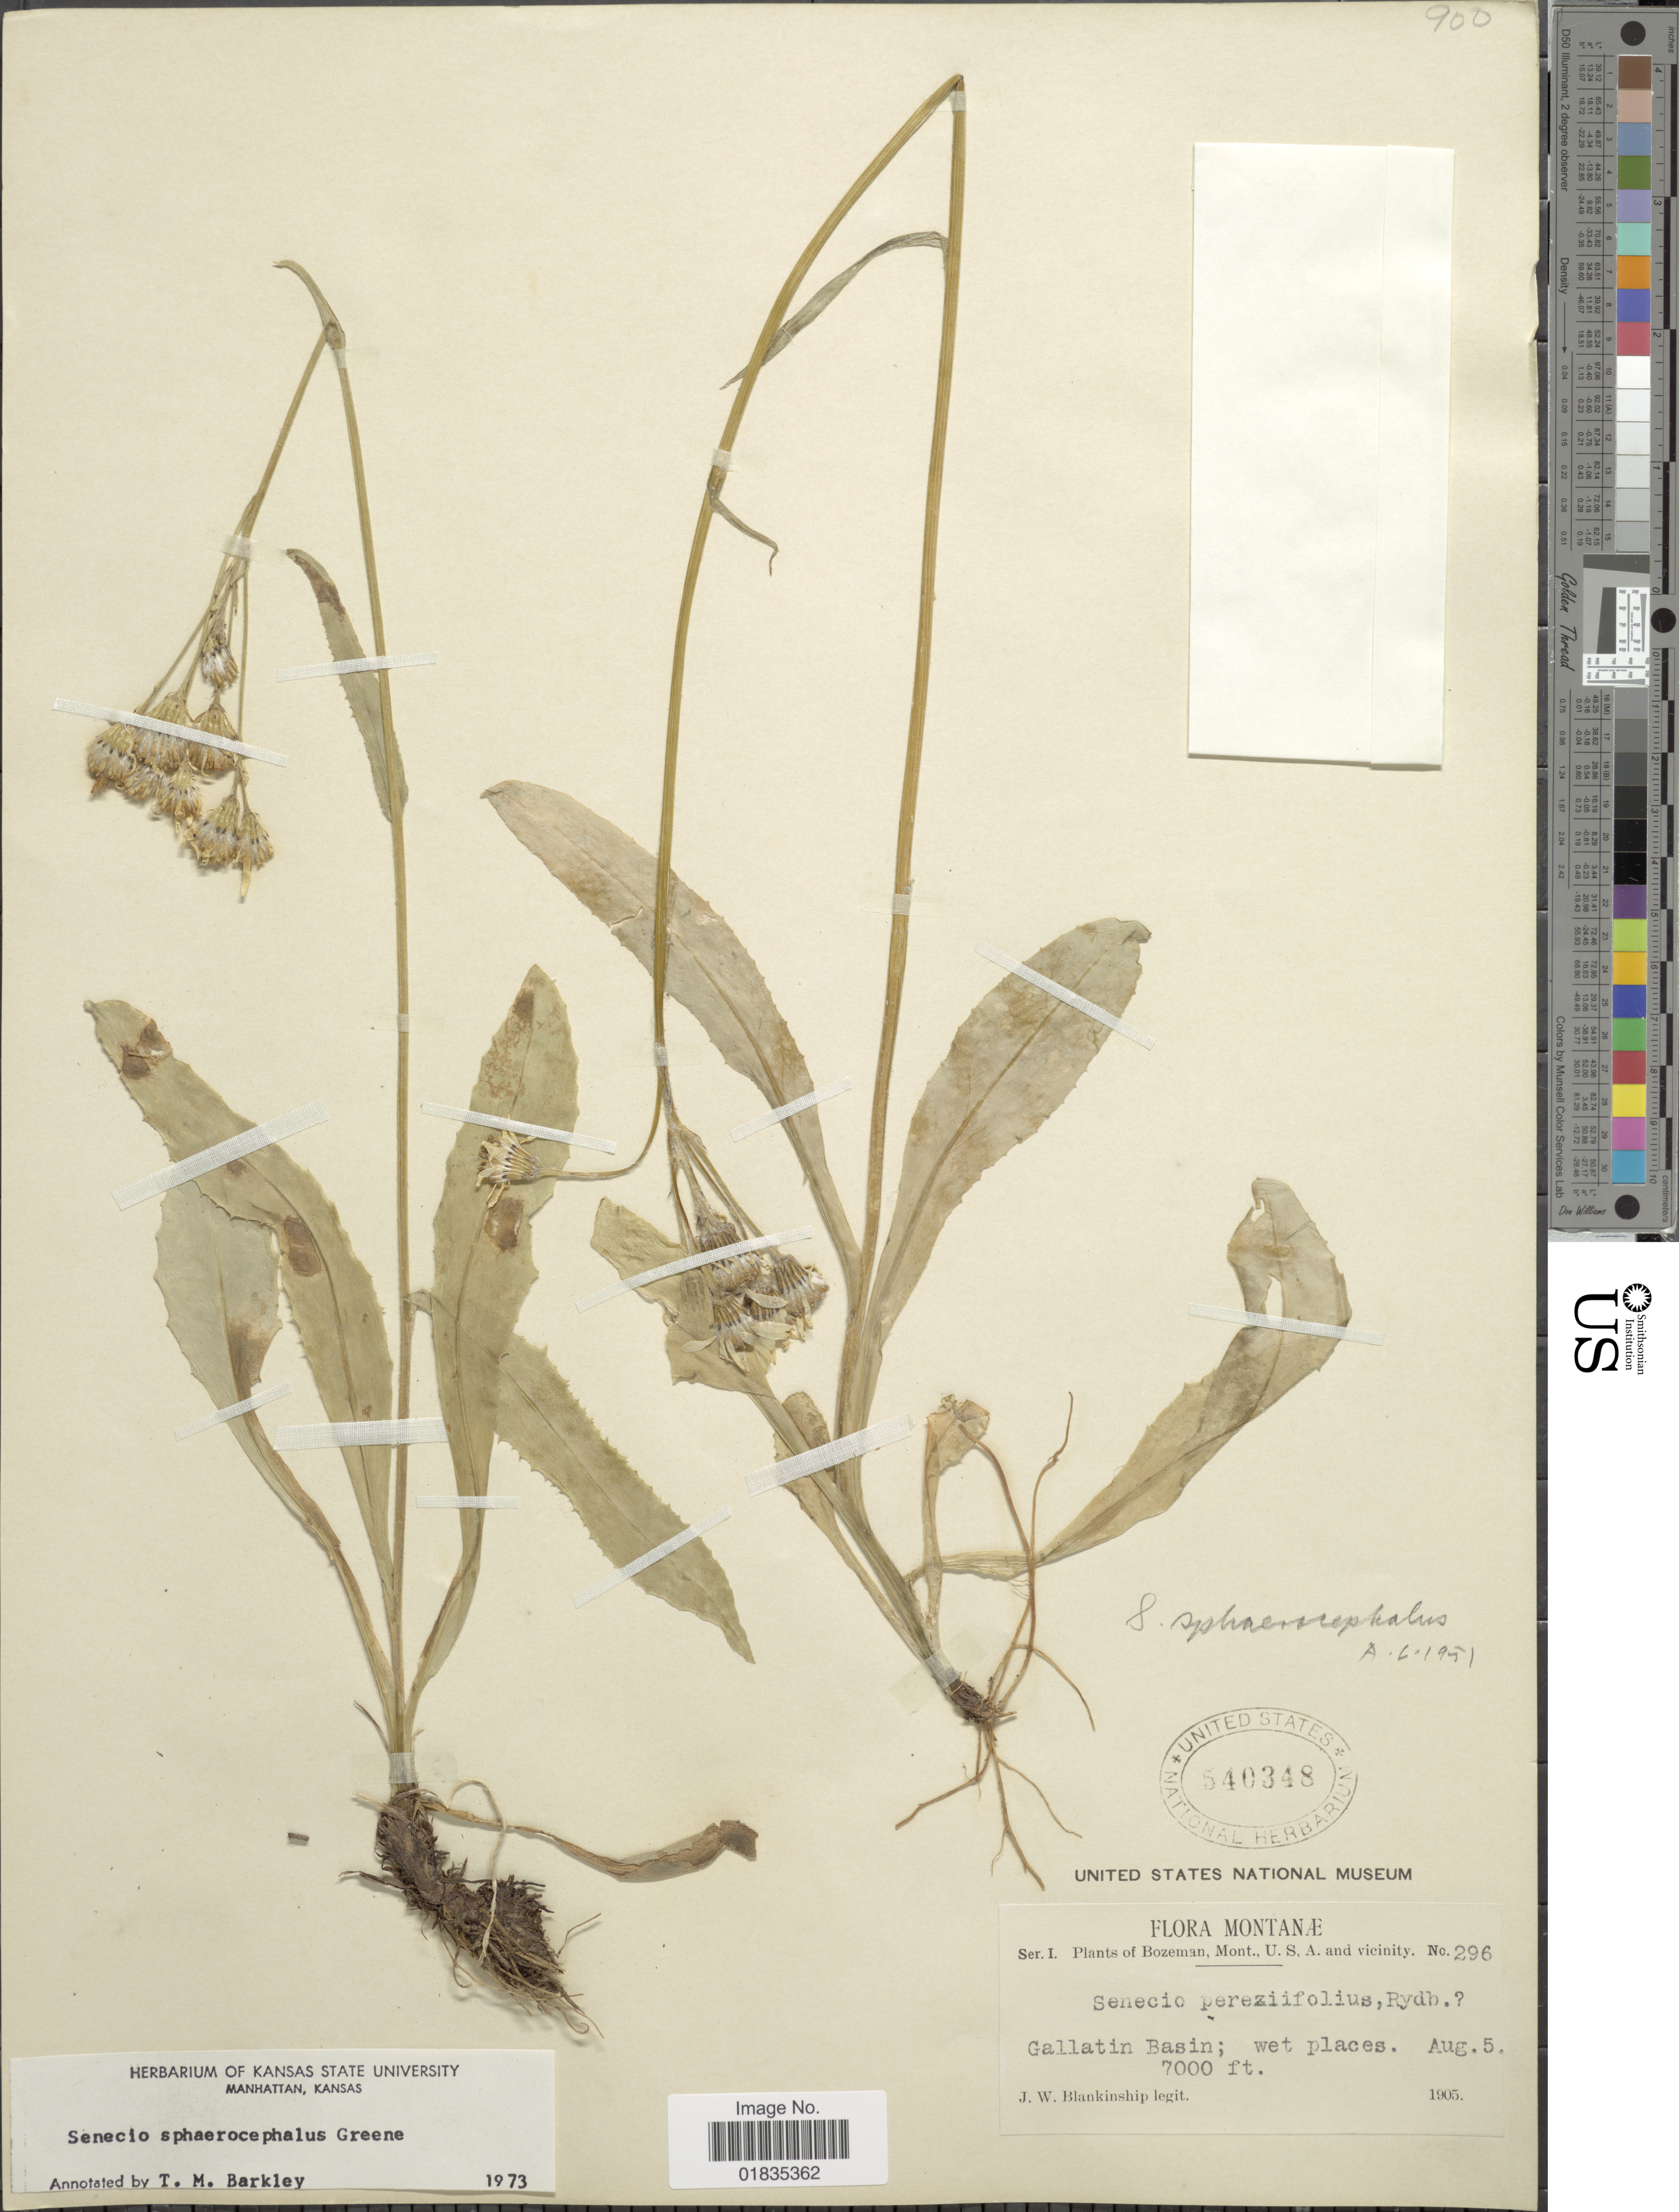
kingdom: Plantae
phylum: Tracheophyta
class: Magnoliopsida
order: Asterales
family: Asteraceae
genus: Senecio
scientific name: Senecio sphaerocephalus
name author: Greene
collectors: J. W. Blankinship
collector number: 296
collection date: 1905-08-05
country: United States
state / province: Montana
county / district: Gallatin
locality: Gallatin Basin; wet places, Bozeman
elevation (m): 2134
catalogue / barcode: US 540348